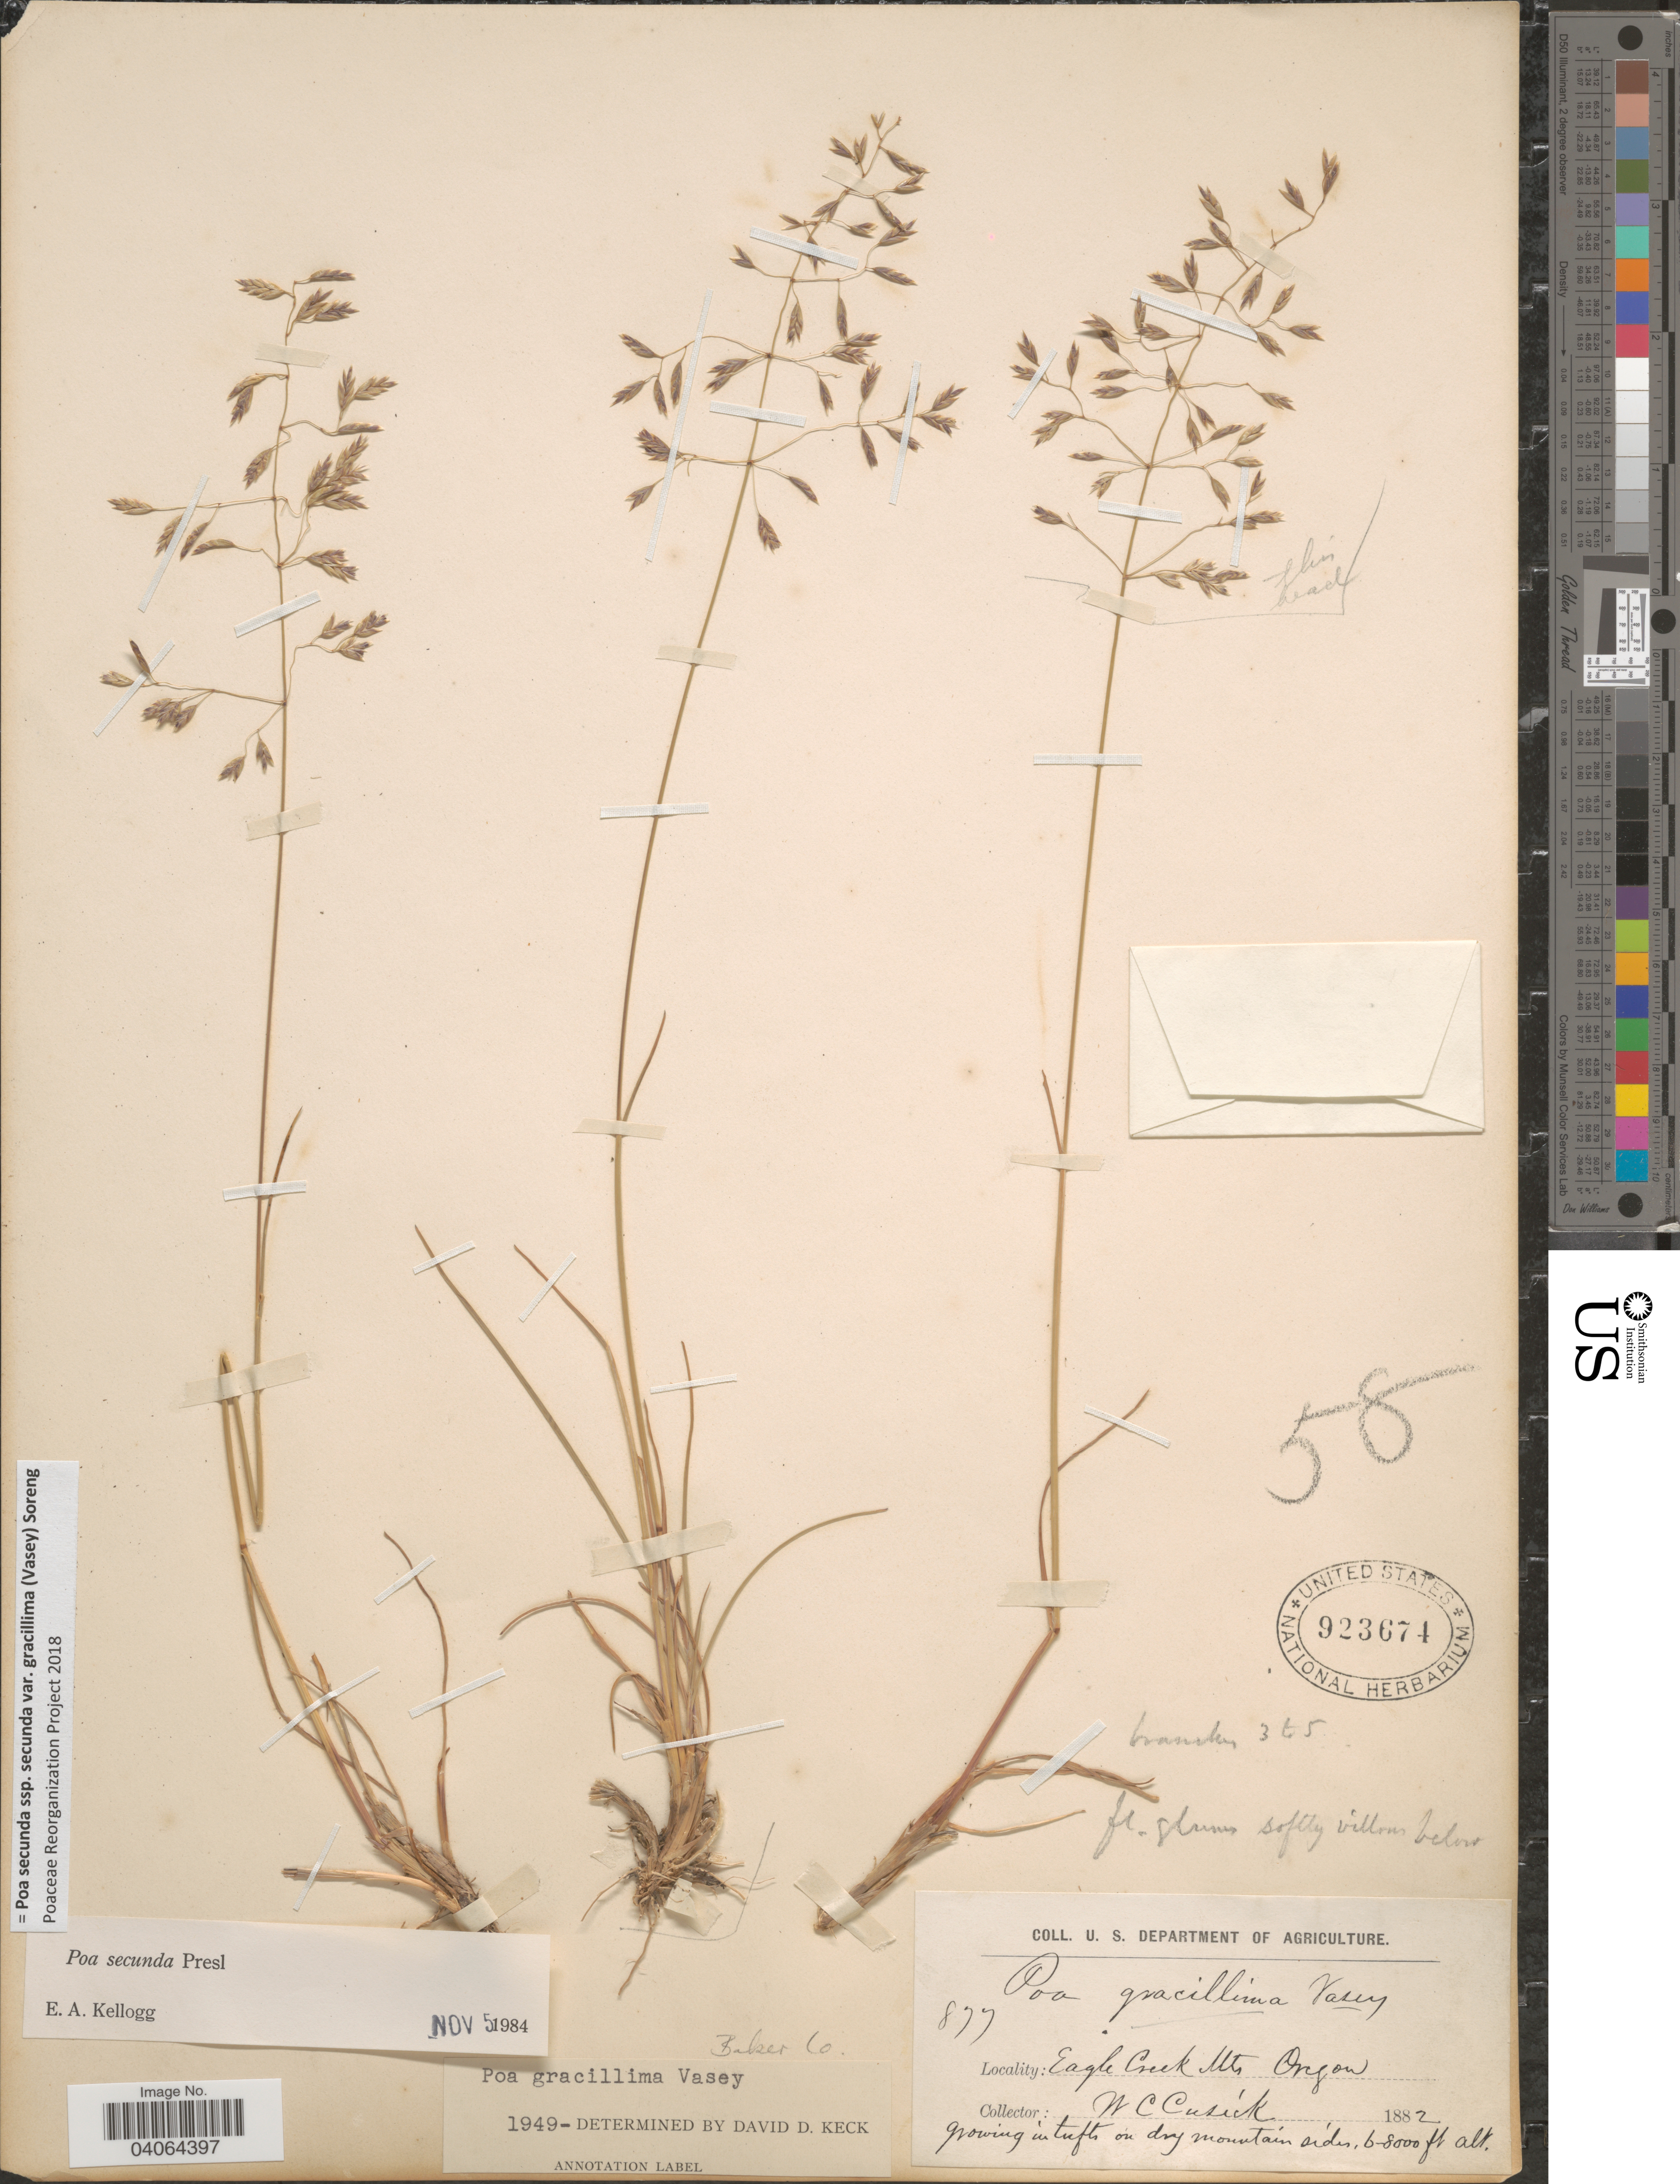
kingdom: Plantae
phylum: Tracheophyta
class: Liliopsida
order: Poales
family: Poaceae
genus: Poa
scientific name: Poa secunda subsp. secunda var. gracillima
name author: (Vasey) Soreng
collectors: W. C. Cusick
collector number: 877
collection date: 1882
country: United States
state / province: Oregon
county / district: Baker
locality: Baker Co. Eagle Creek Mts.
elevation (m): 1829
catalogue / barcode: US 923674